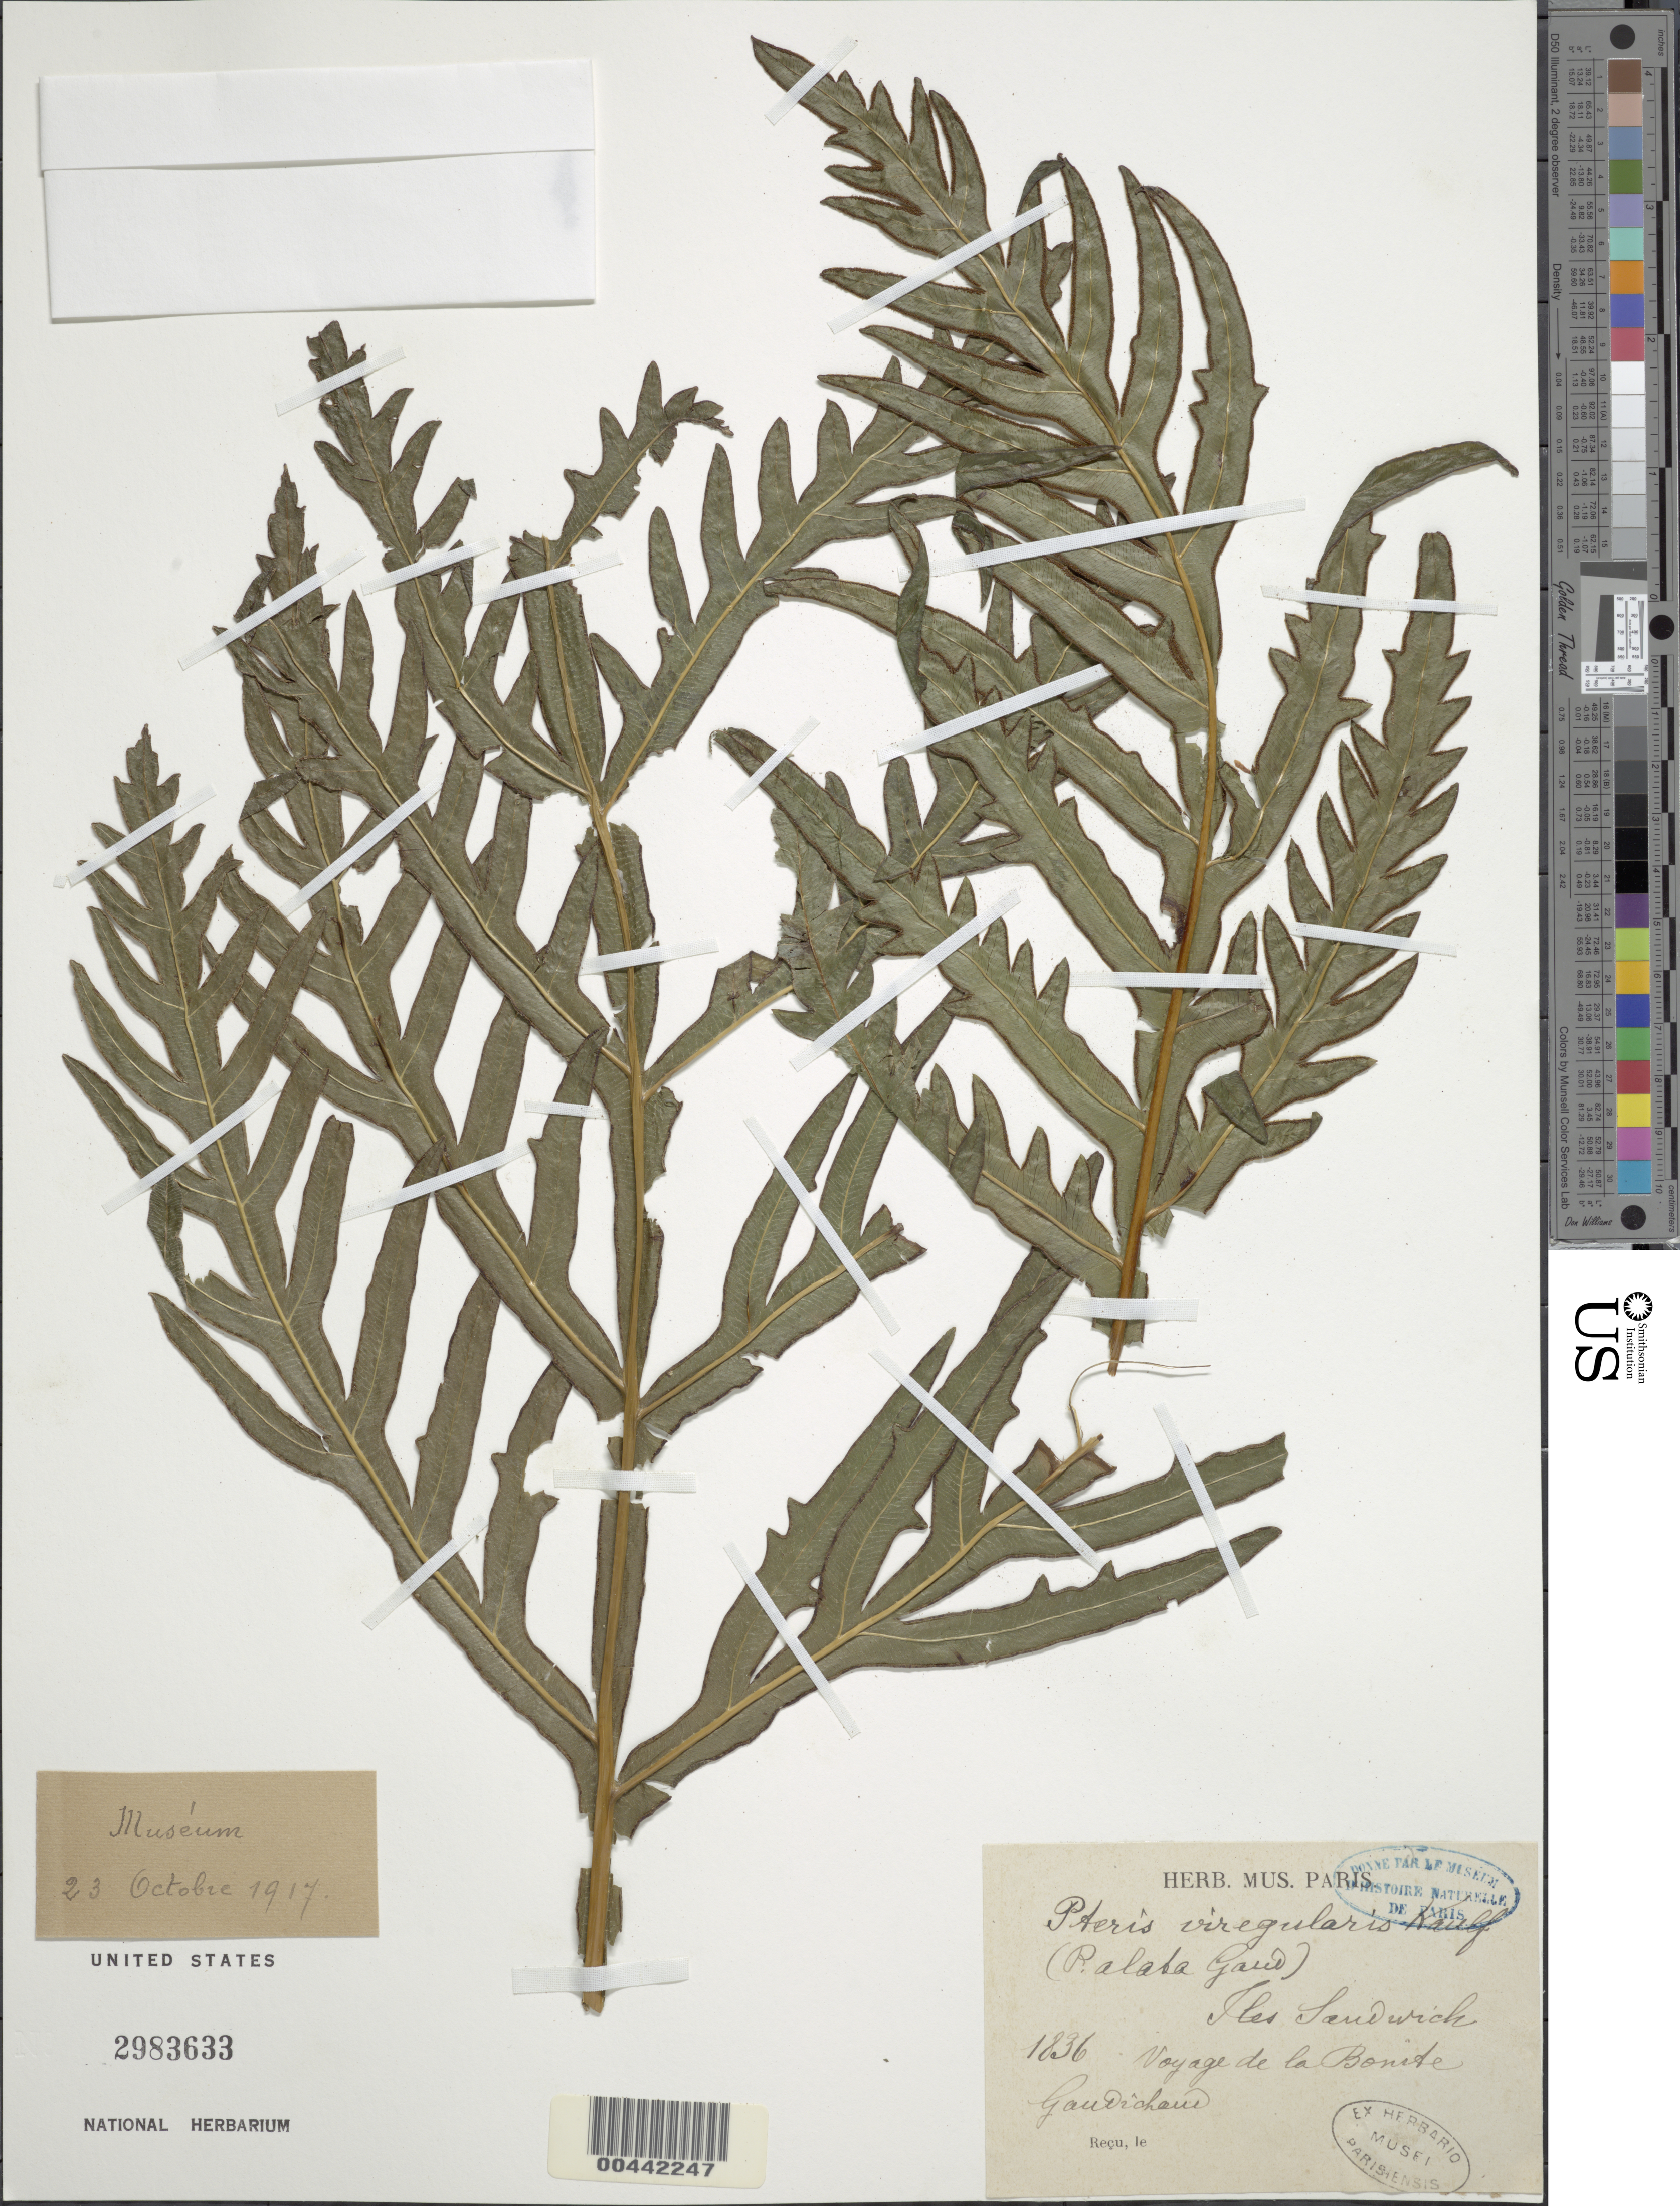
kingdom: Plantae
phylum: Tracheophyta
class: Polypodiopsida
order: Polypodiales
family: Pteridaceae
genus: Pteris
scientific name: Pteris irregularis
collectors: C. Gaudichaud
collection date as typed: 1836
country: United States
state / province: Hawaii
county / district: Kauai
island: Kaua'i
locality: Iles Sandwich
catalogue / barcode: US 2983633